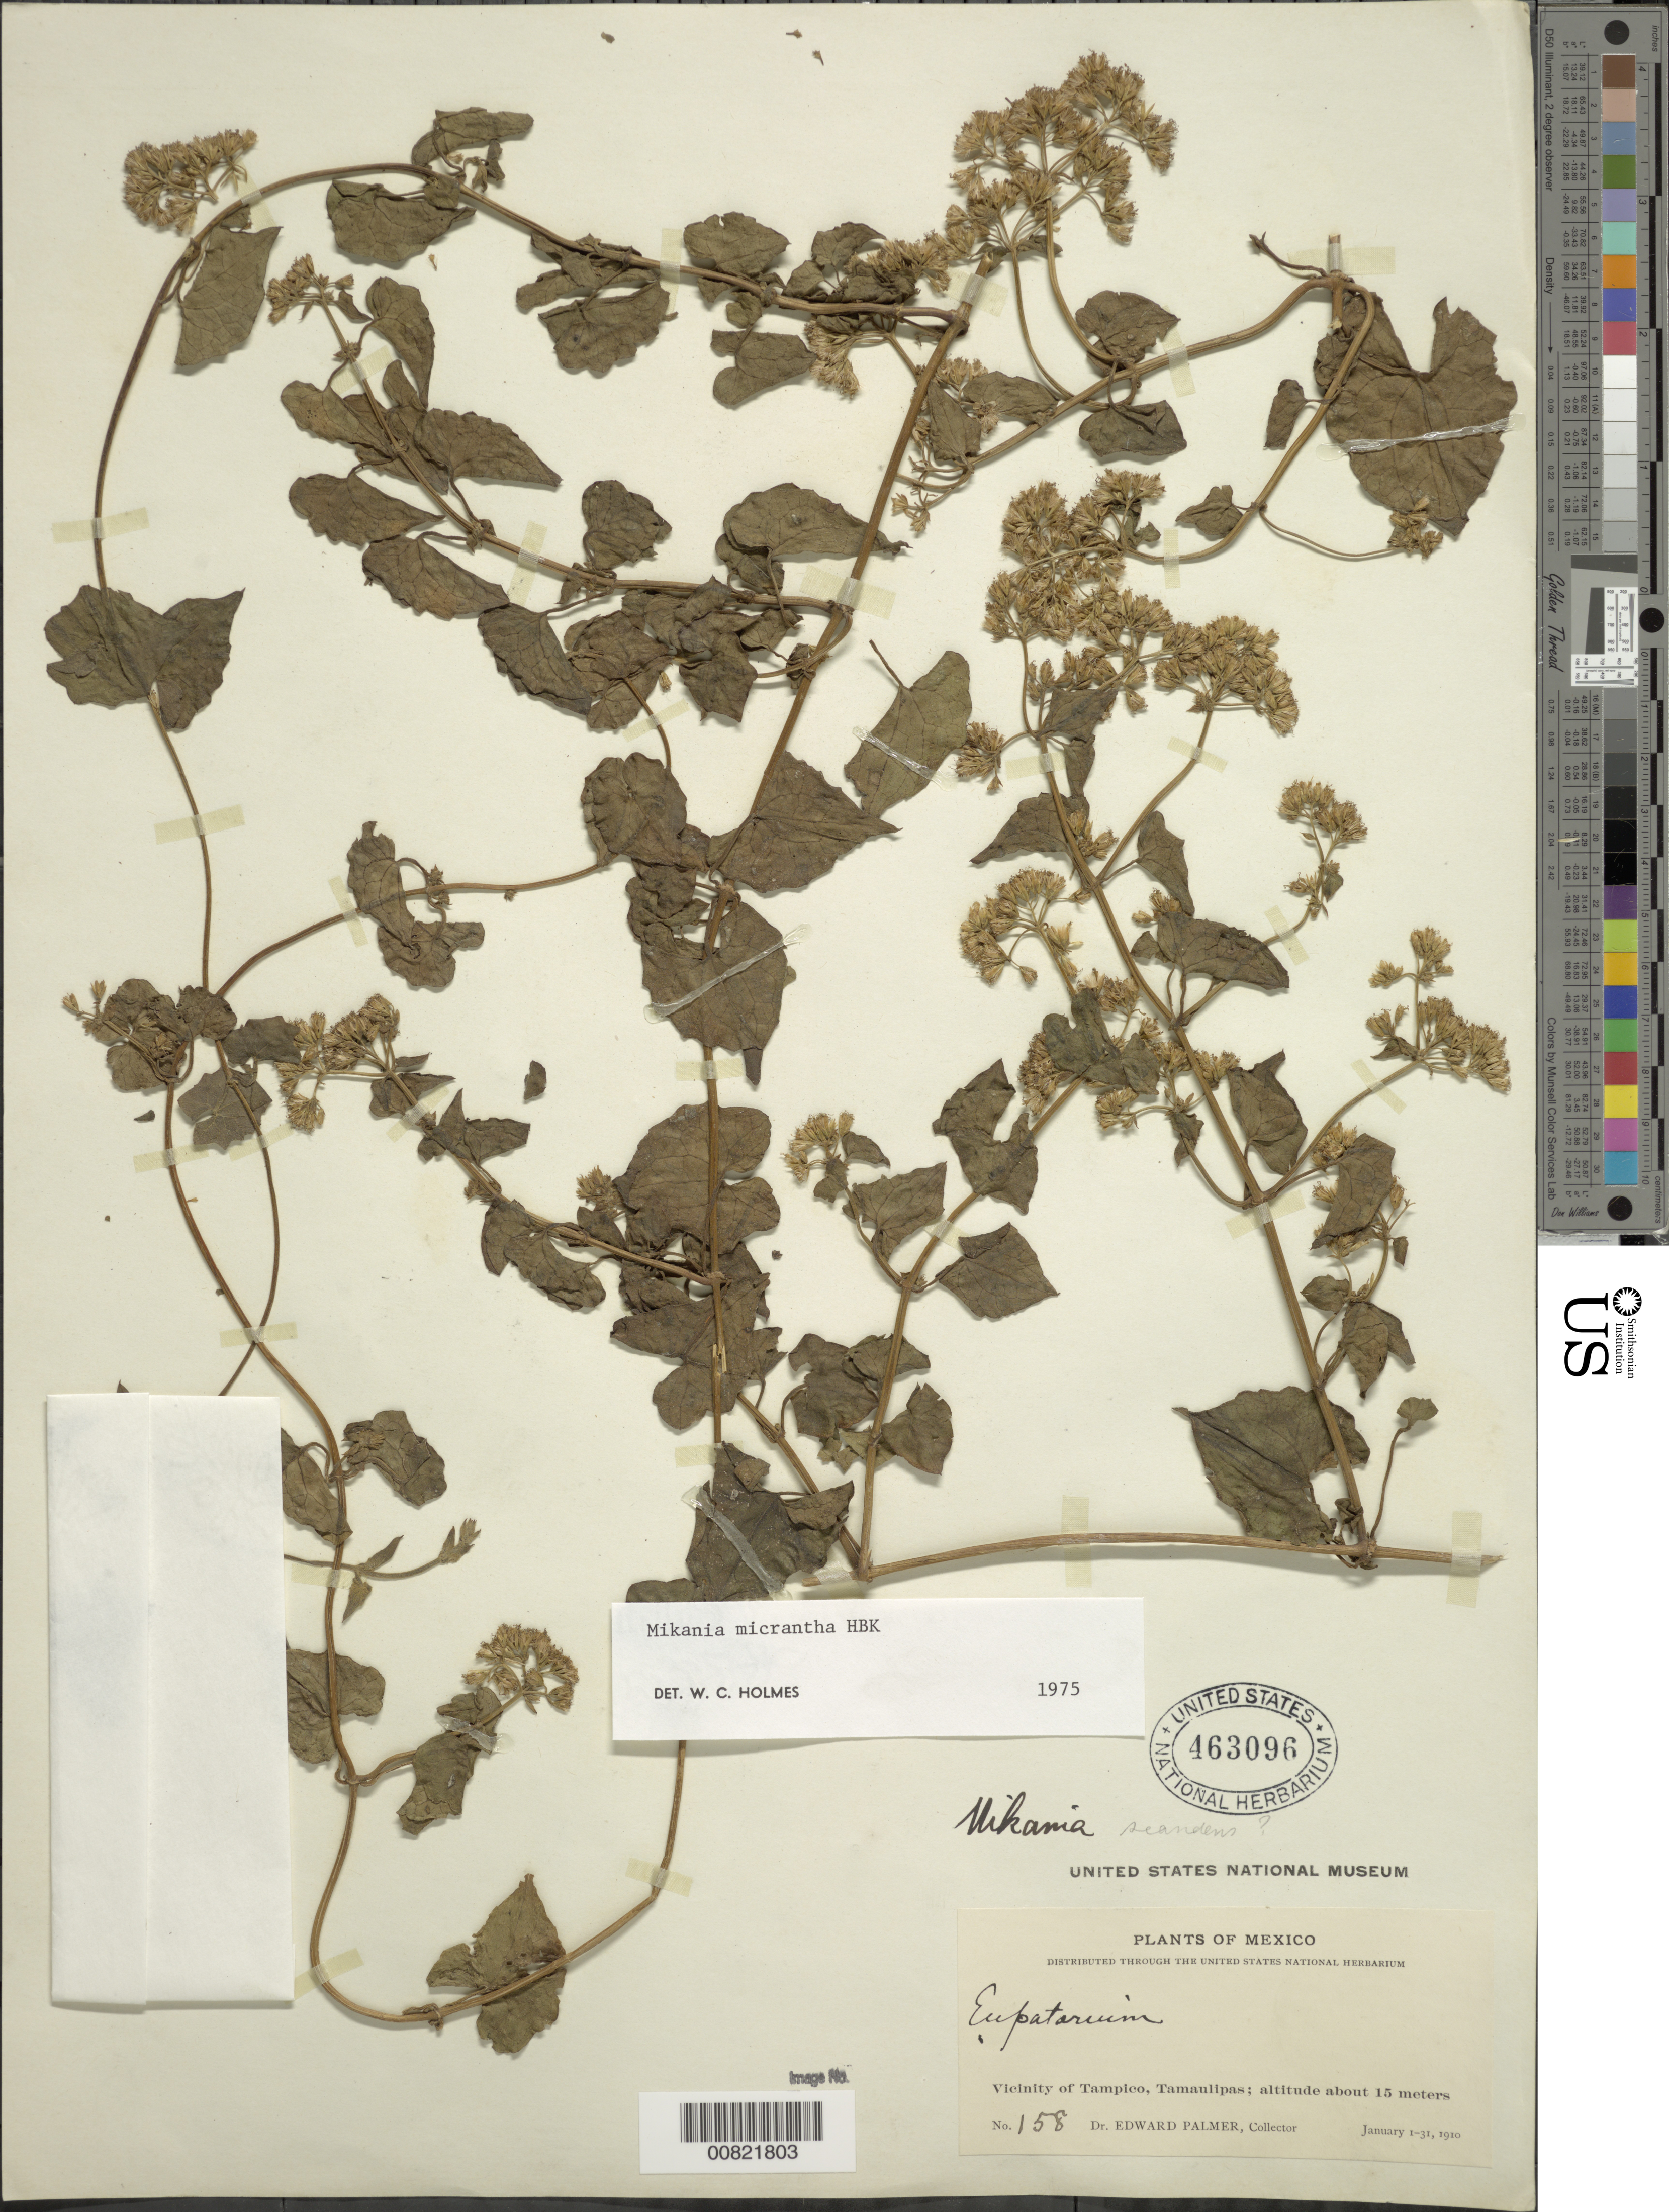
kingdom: Plantae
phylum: Tracheophyta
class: Magnoliopsida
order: Asterales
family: Asteraceae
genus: Mikania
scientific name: Mikania micrantha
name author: Kunth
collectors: E. Palmer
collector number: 158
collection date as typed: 01 Jan 1910 to 31 Jan 1910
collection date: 1910-01-01/1910-01-31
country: Mexico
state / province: Tamaulipas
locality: Vicinity of Tampico, Tamaulipas.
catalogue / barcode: US 463096